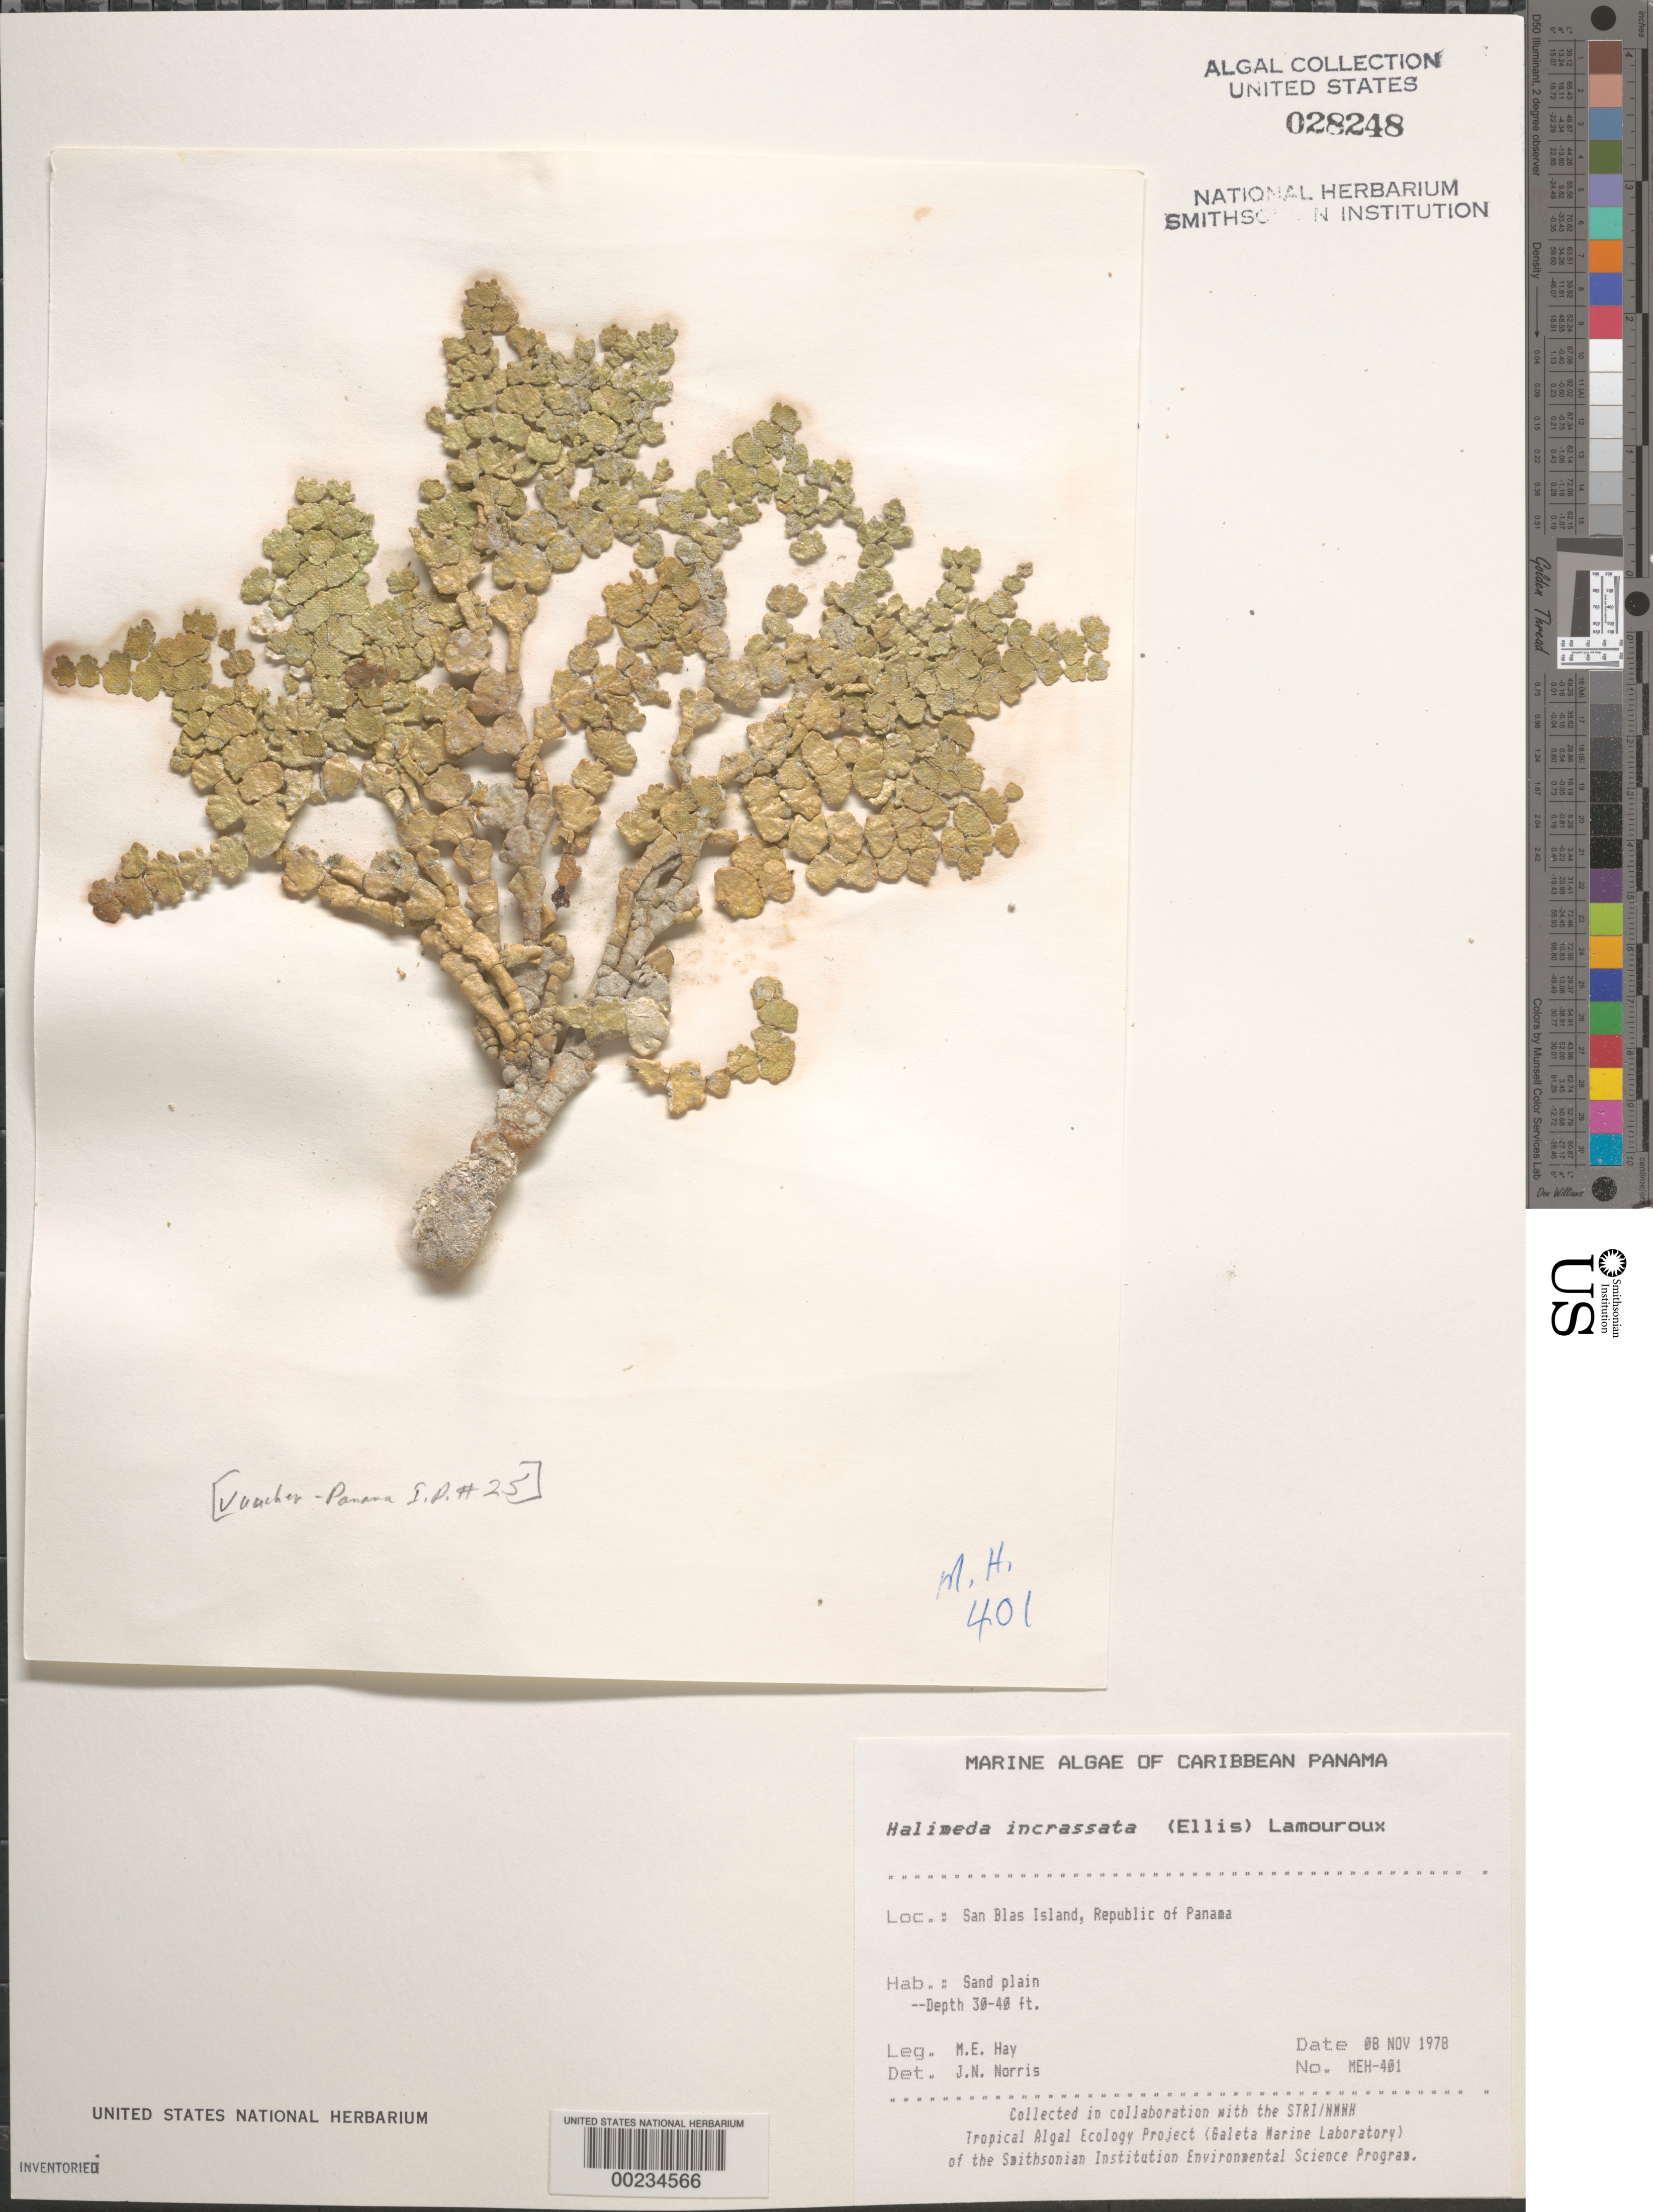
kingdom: Plantae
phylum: Chlorophyta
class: Ulvophyceae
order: Bryopsidales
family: Halimedaceae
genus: Halimeda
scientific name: Halimeda incrassata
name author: (J. Ellis) J.V.Lamouroux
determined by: Norris, James N.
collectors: M. E. Hay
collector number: MEH-401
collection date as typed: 08 Nov 1978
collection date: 1978-11-08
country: Panama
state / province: Kuna Yala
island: San Blas Island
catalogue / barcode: US 28248